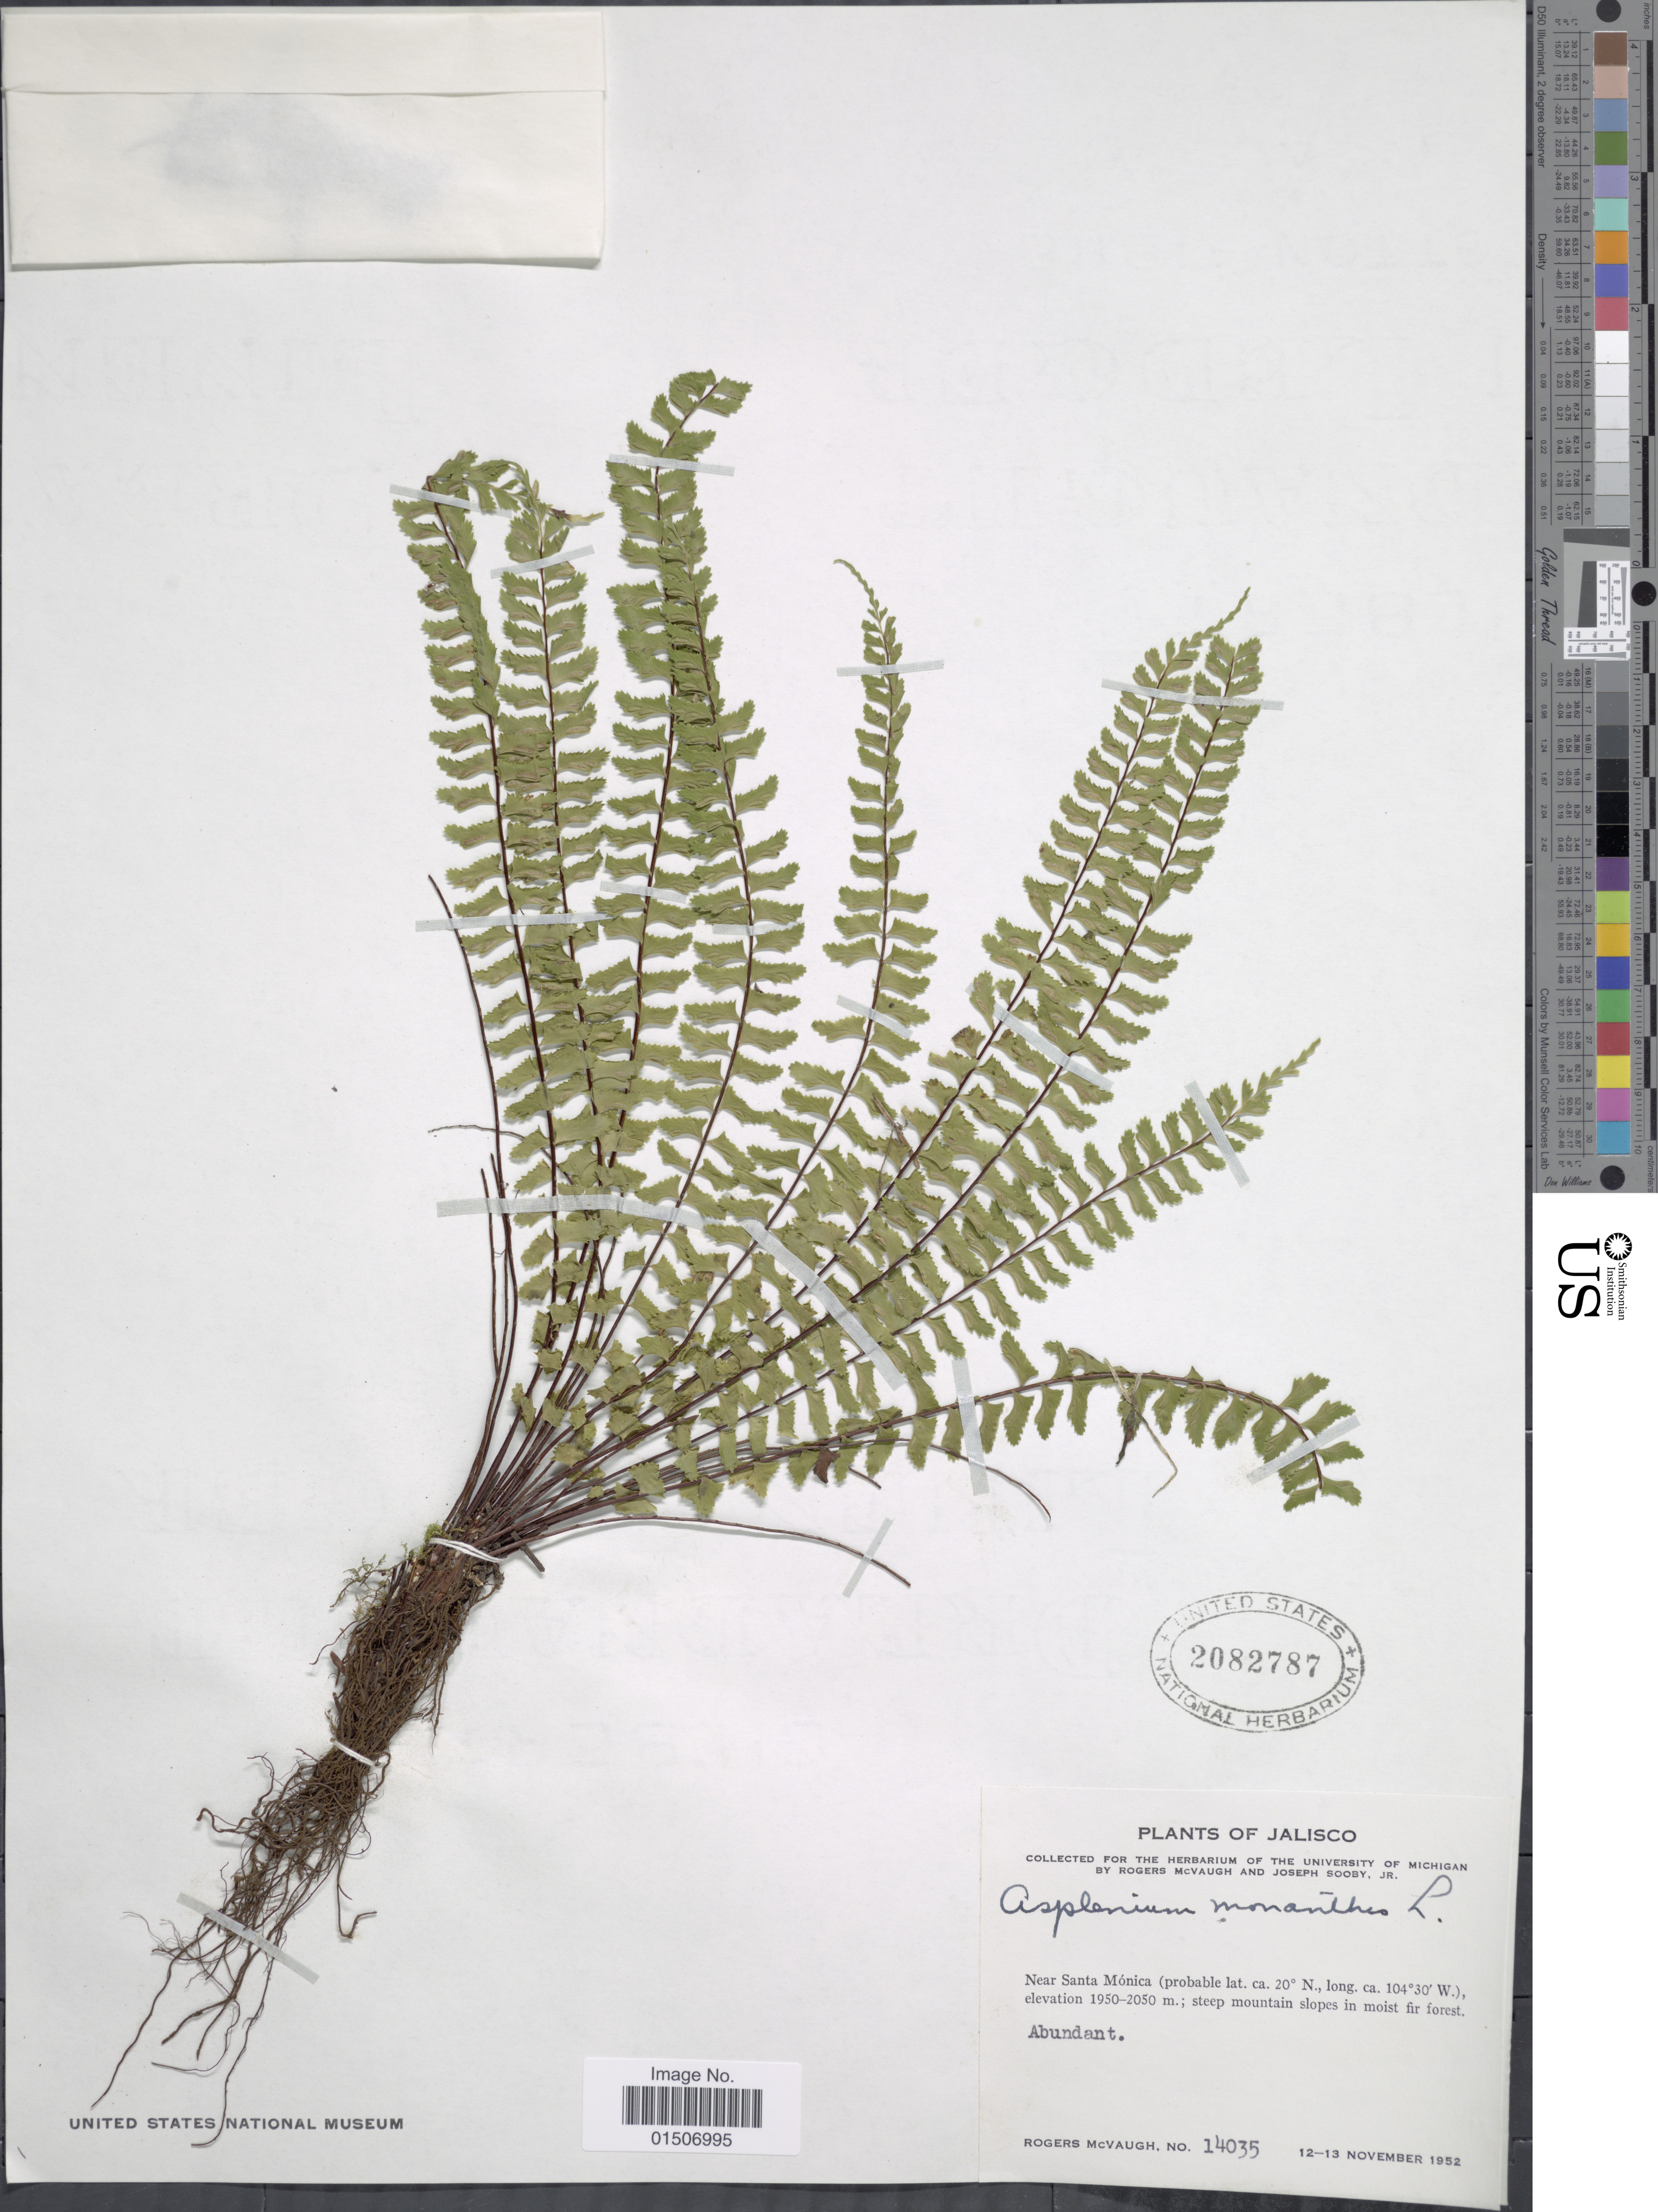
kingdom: Plantae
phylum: Tracheophyta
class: Polypodiopsida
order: Polypodiales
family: Aspleniaceae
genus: Asplenium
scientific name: Asplenium monanthes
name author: L.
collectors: R. McVaugh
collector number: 14053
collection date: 1952-11-12/1952-11-13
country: Mexico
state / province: Jalisco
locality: Near Santa Mónica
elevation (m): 1950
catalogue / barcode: US 2082787